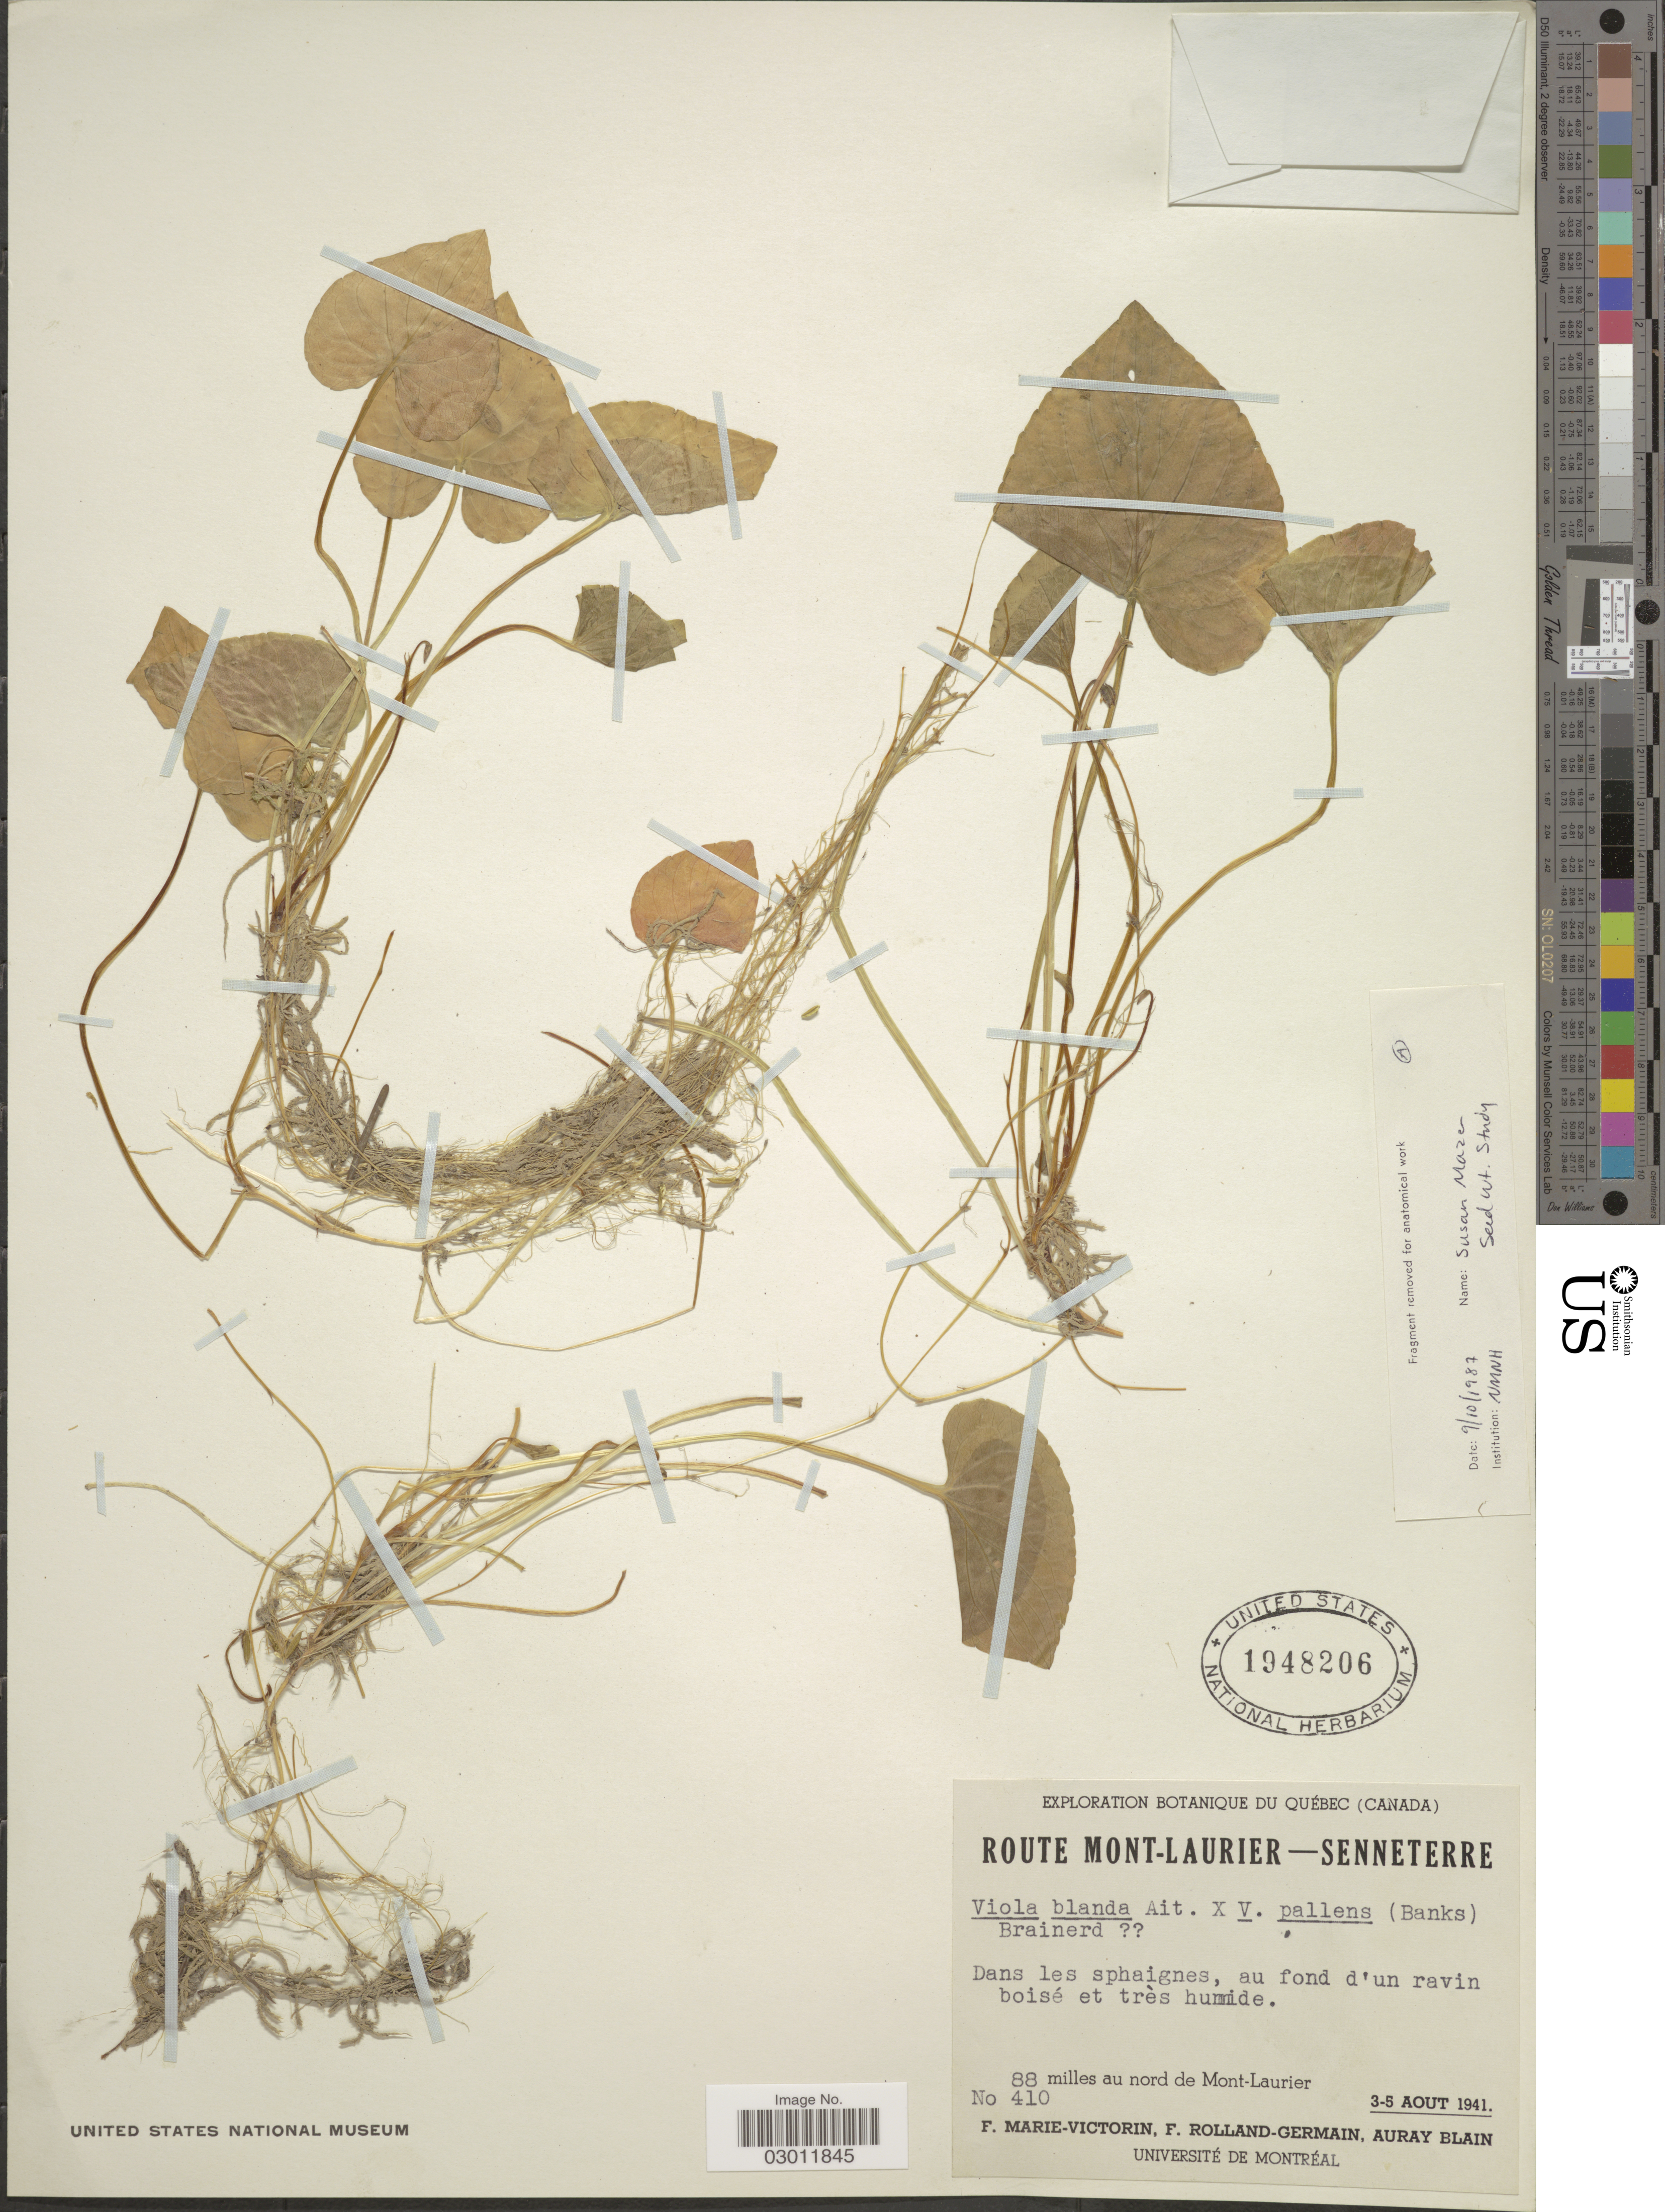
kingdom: Plantae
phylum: Tracheophyta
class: Magnoliopsida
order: Malpighiales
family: Violaceae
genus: Viola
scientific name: Viola blanda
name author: Willd.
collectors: F. Marie-Victorin, Rolland-Germain & A. Blain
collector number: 410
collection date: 1941-08-03/1941-08-05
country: Canada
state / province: Quebec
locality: Route Mont-Laurier-Senneterre. 88 milles au nord de Mont-Laurier.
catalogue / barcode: US 1948206